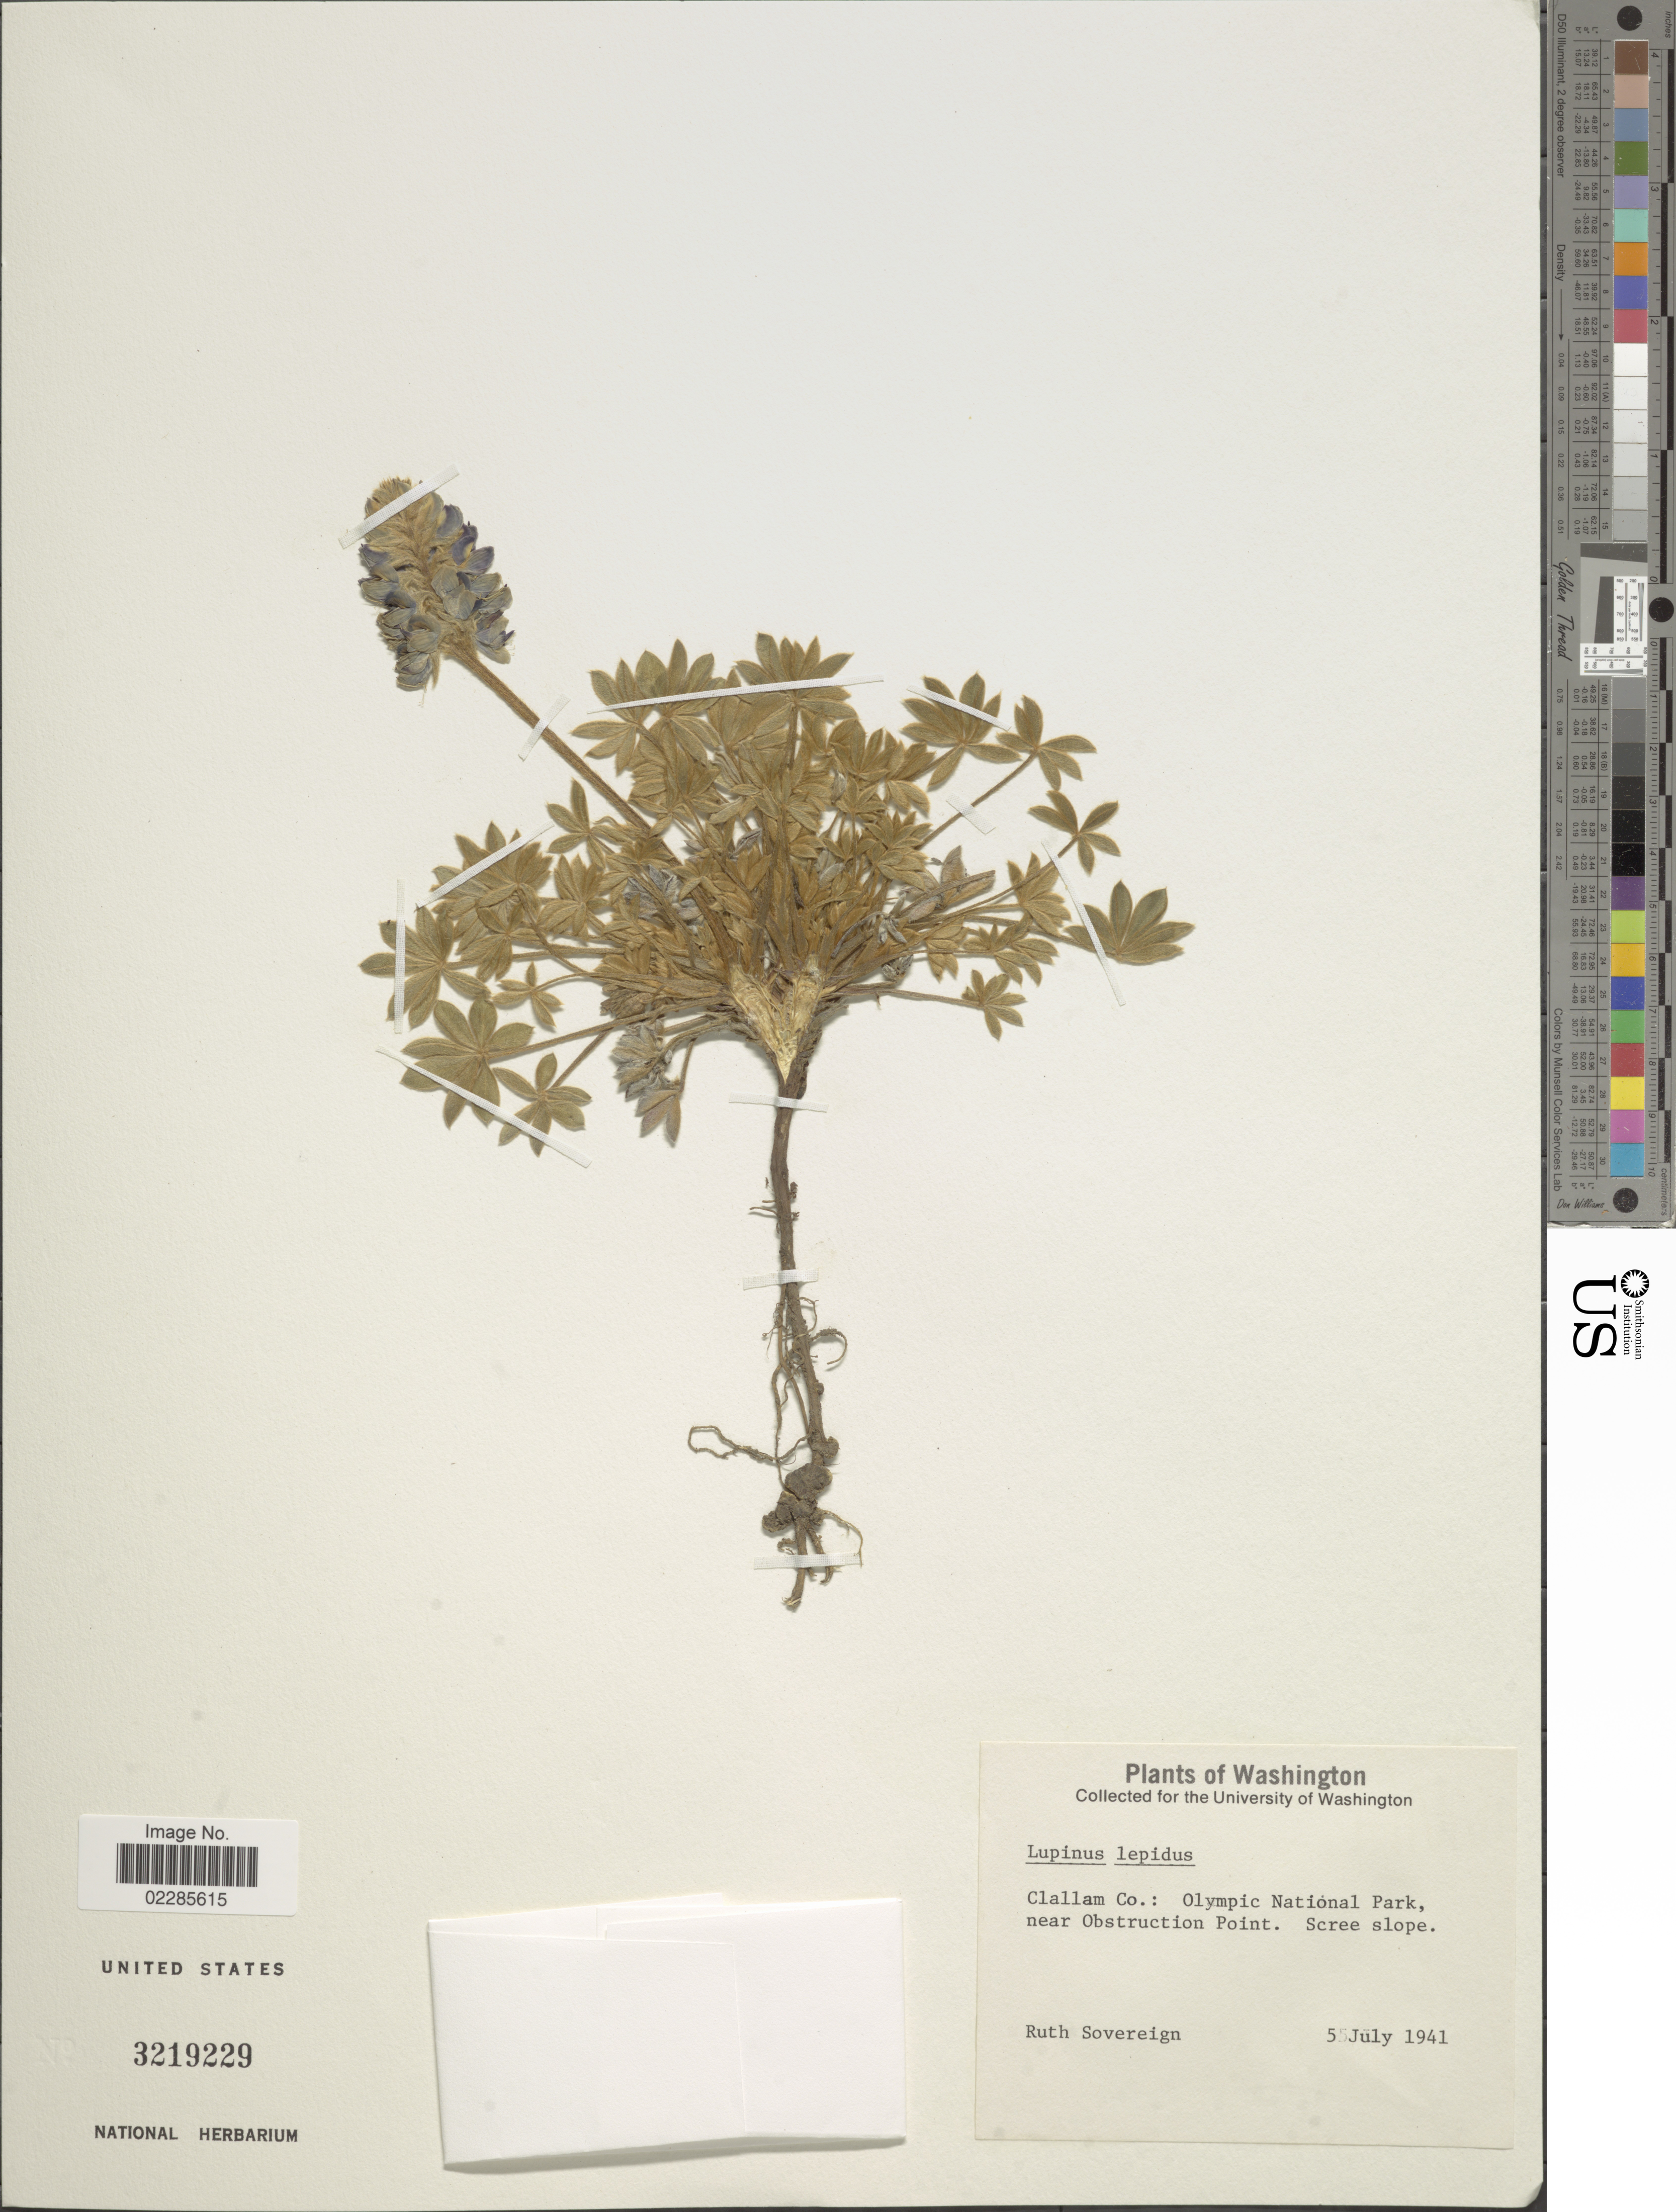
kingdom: Plantae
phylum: Tracheophyta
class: Magnoliopsida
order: Fabales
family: Fabaceae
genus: Lupinus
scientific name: Lupinus lepidus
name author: Douglas ex Lindl.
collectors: R. Sovereign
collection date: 1941-07-05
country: United States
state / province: Washington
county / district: Clallam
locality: Clallam Co: Olympic National Park, near Obstruction Point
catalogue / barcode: US 3219229